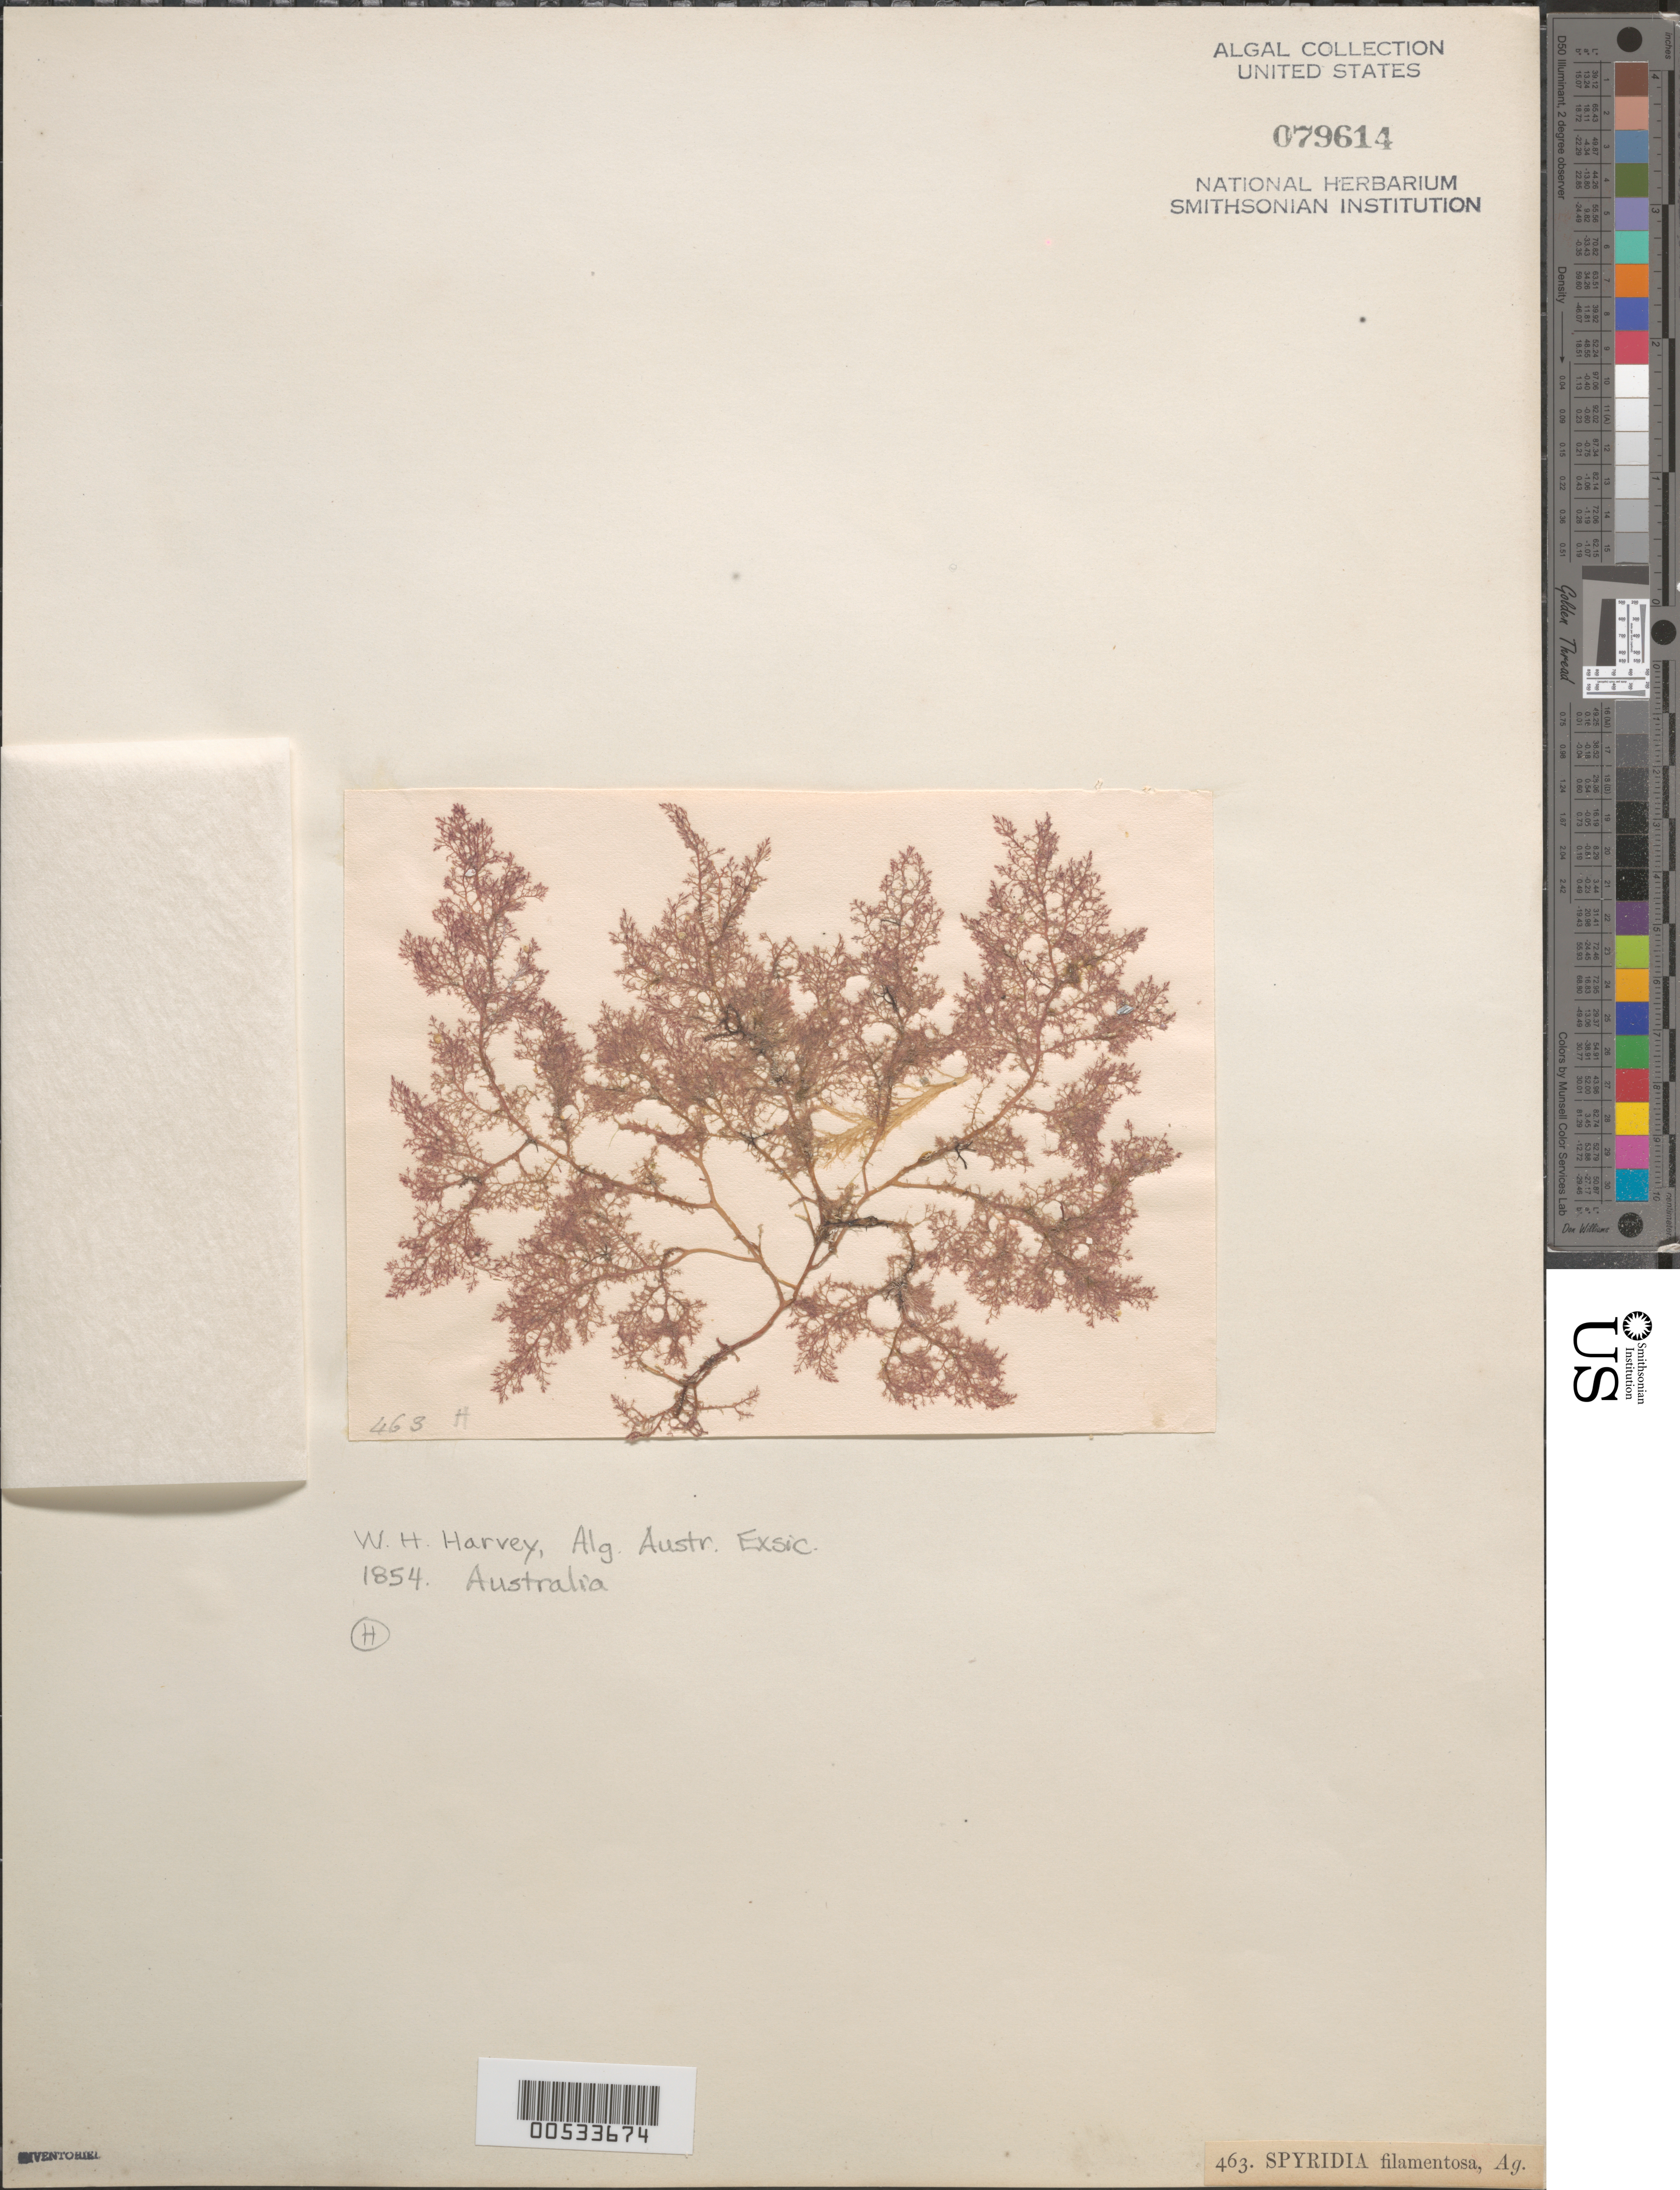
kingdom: Plantae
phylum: Rhodophyta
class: Florideophyceae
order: Ceramiales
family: Spyridiaceae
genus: Spyridia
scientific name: Spyridia filamentosa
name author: (Wulfen) Harv.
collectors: W. Harvey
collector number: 463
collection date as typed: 1854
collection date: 1854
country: Australia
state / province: Western Australia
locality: Princess Royal Harbor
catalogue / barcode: US 79614